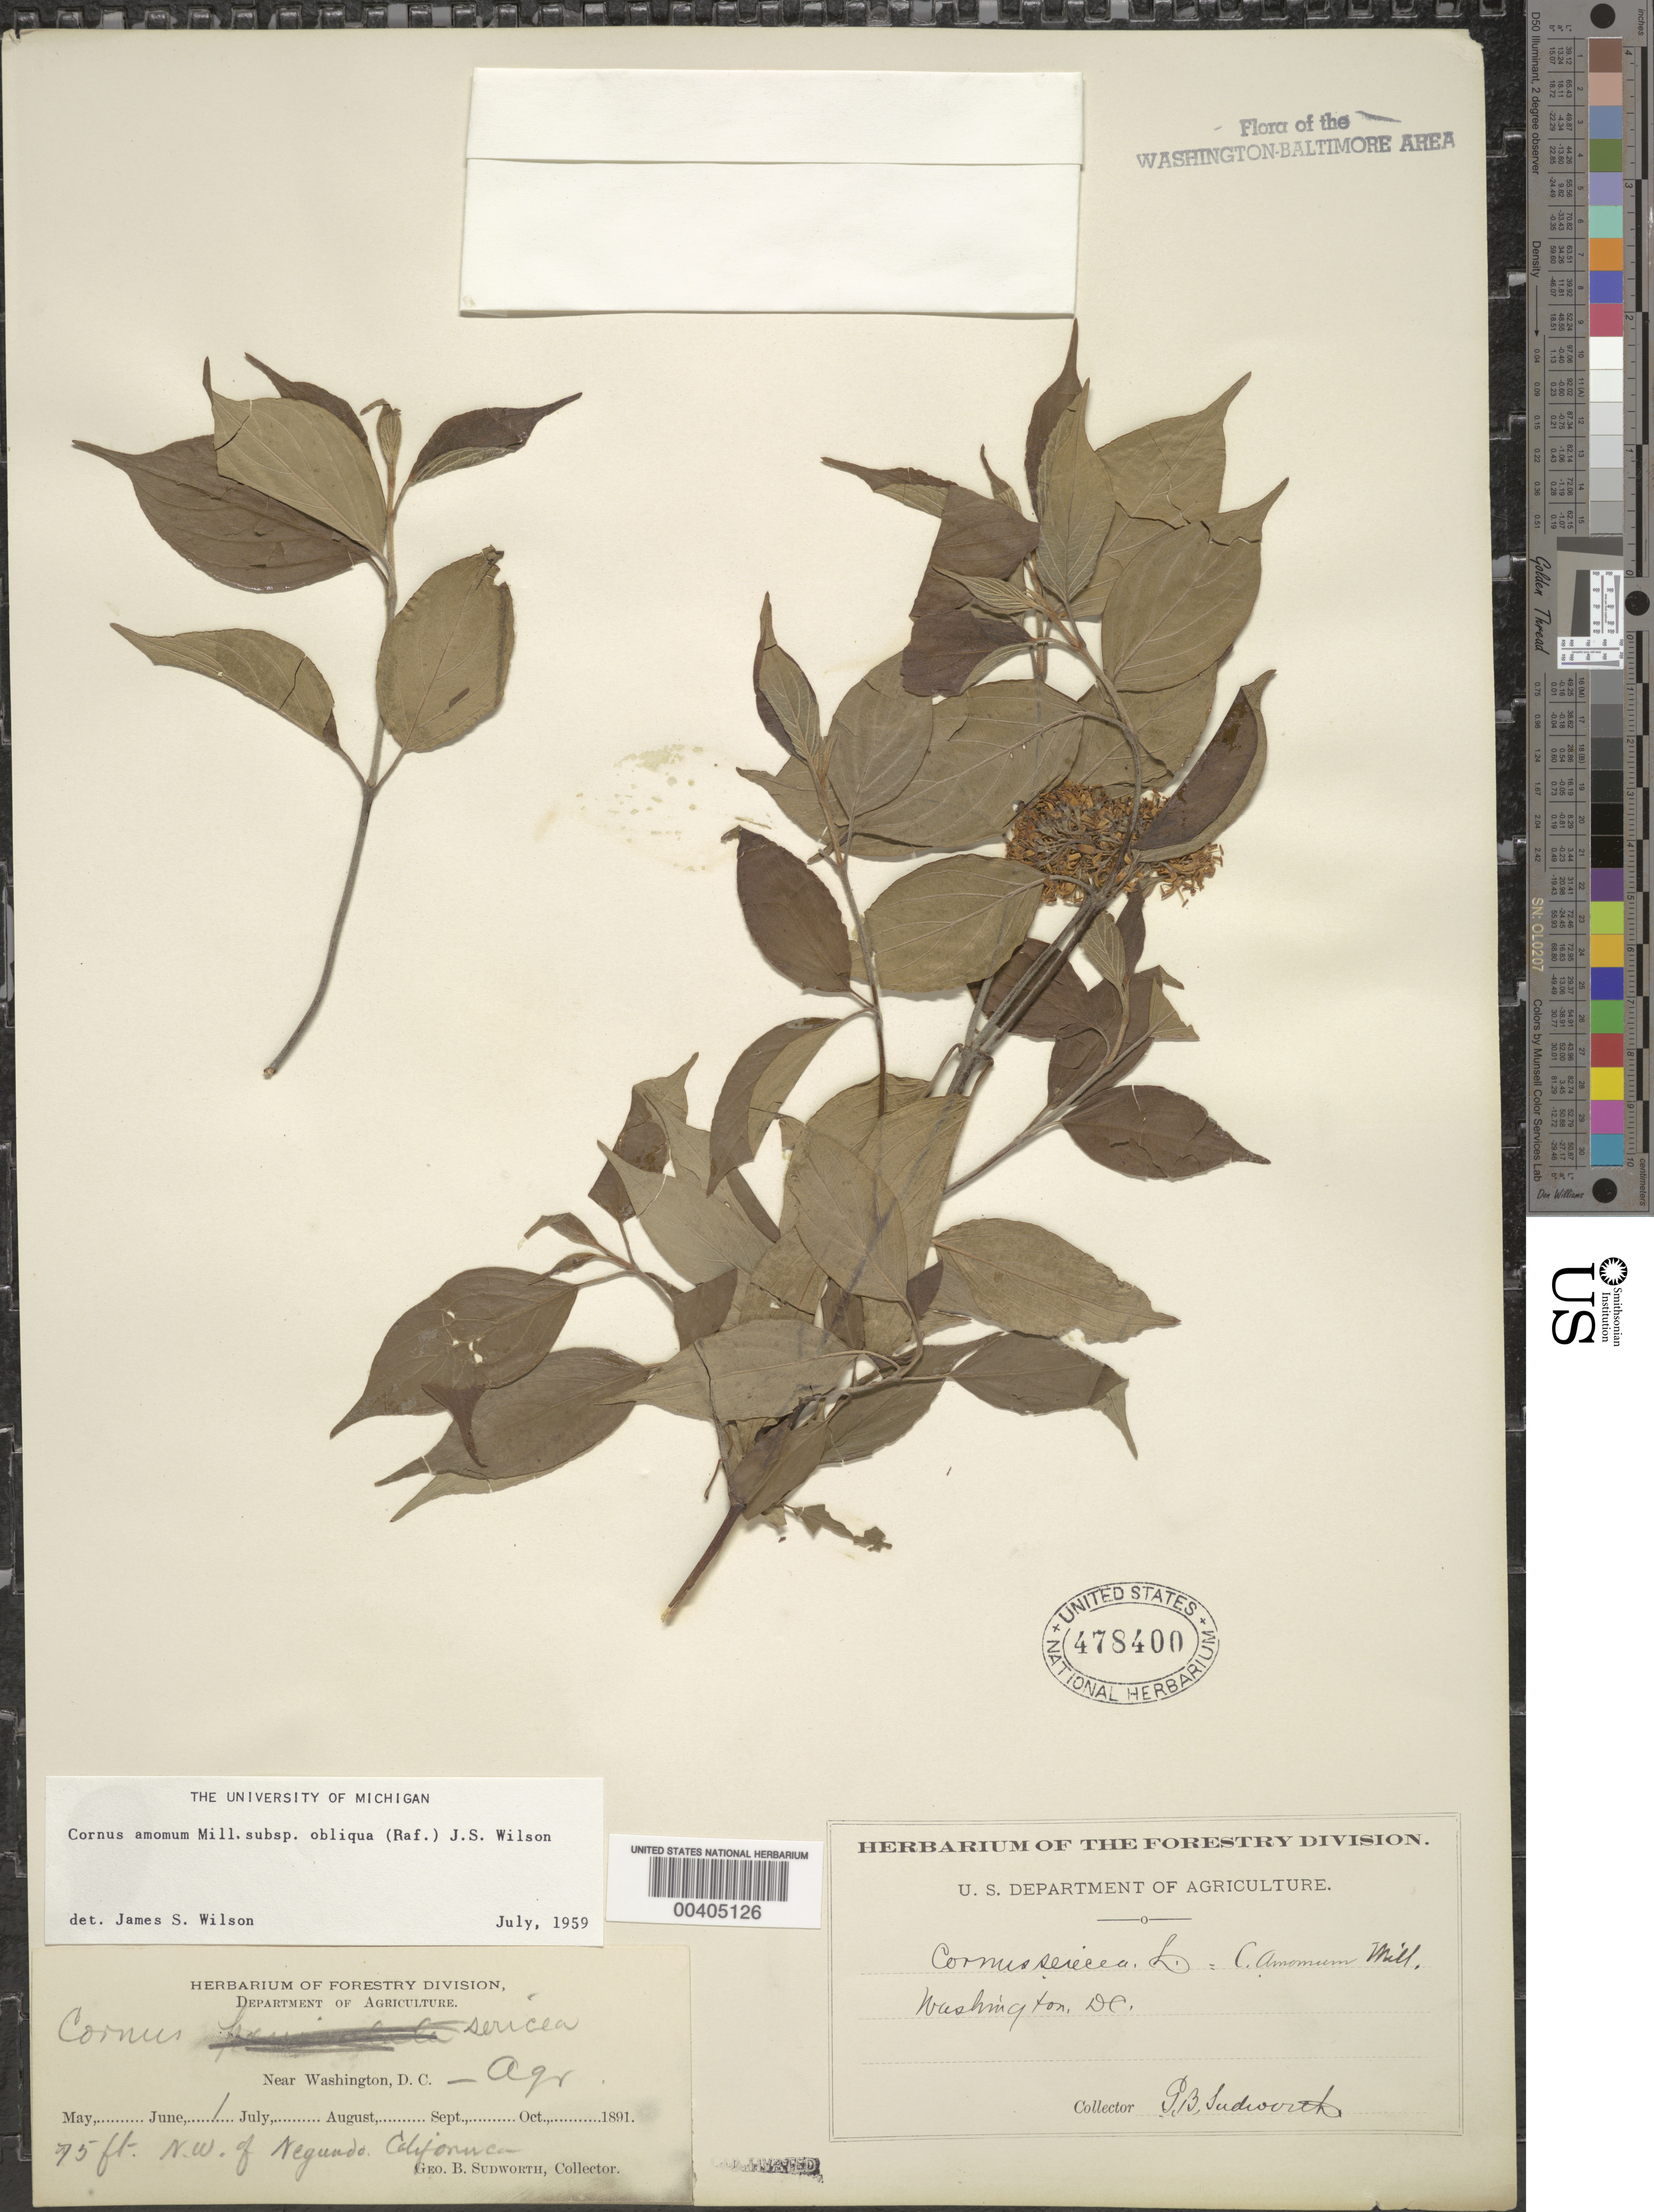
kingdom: Plantae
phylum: Tracheophyta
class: Magnoliopsida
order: Cornales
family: Cornaceae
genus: Cornus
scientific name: Cornus amomum subsp. obliqua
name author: (Raf.) J.S. Wilson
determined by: Wilson, J. S., (MICH), University of Michigan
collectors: G. B. Sudworth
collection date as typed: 01 Jun 1891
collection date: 1891-06-01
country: United States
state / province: District of Columbia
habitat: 75 ft. nw of Negundo californica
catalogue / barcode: US 478400